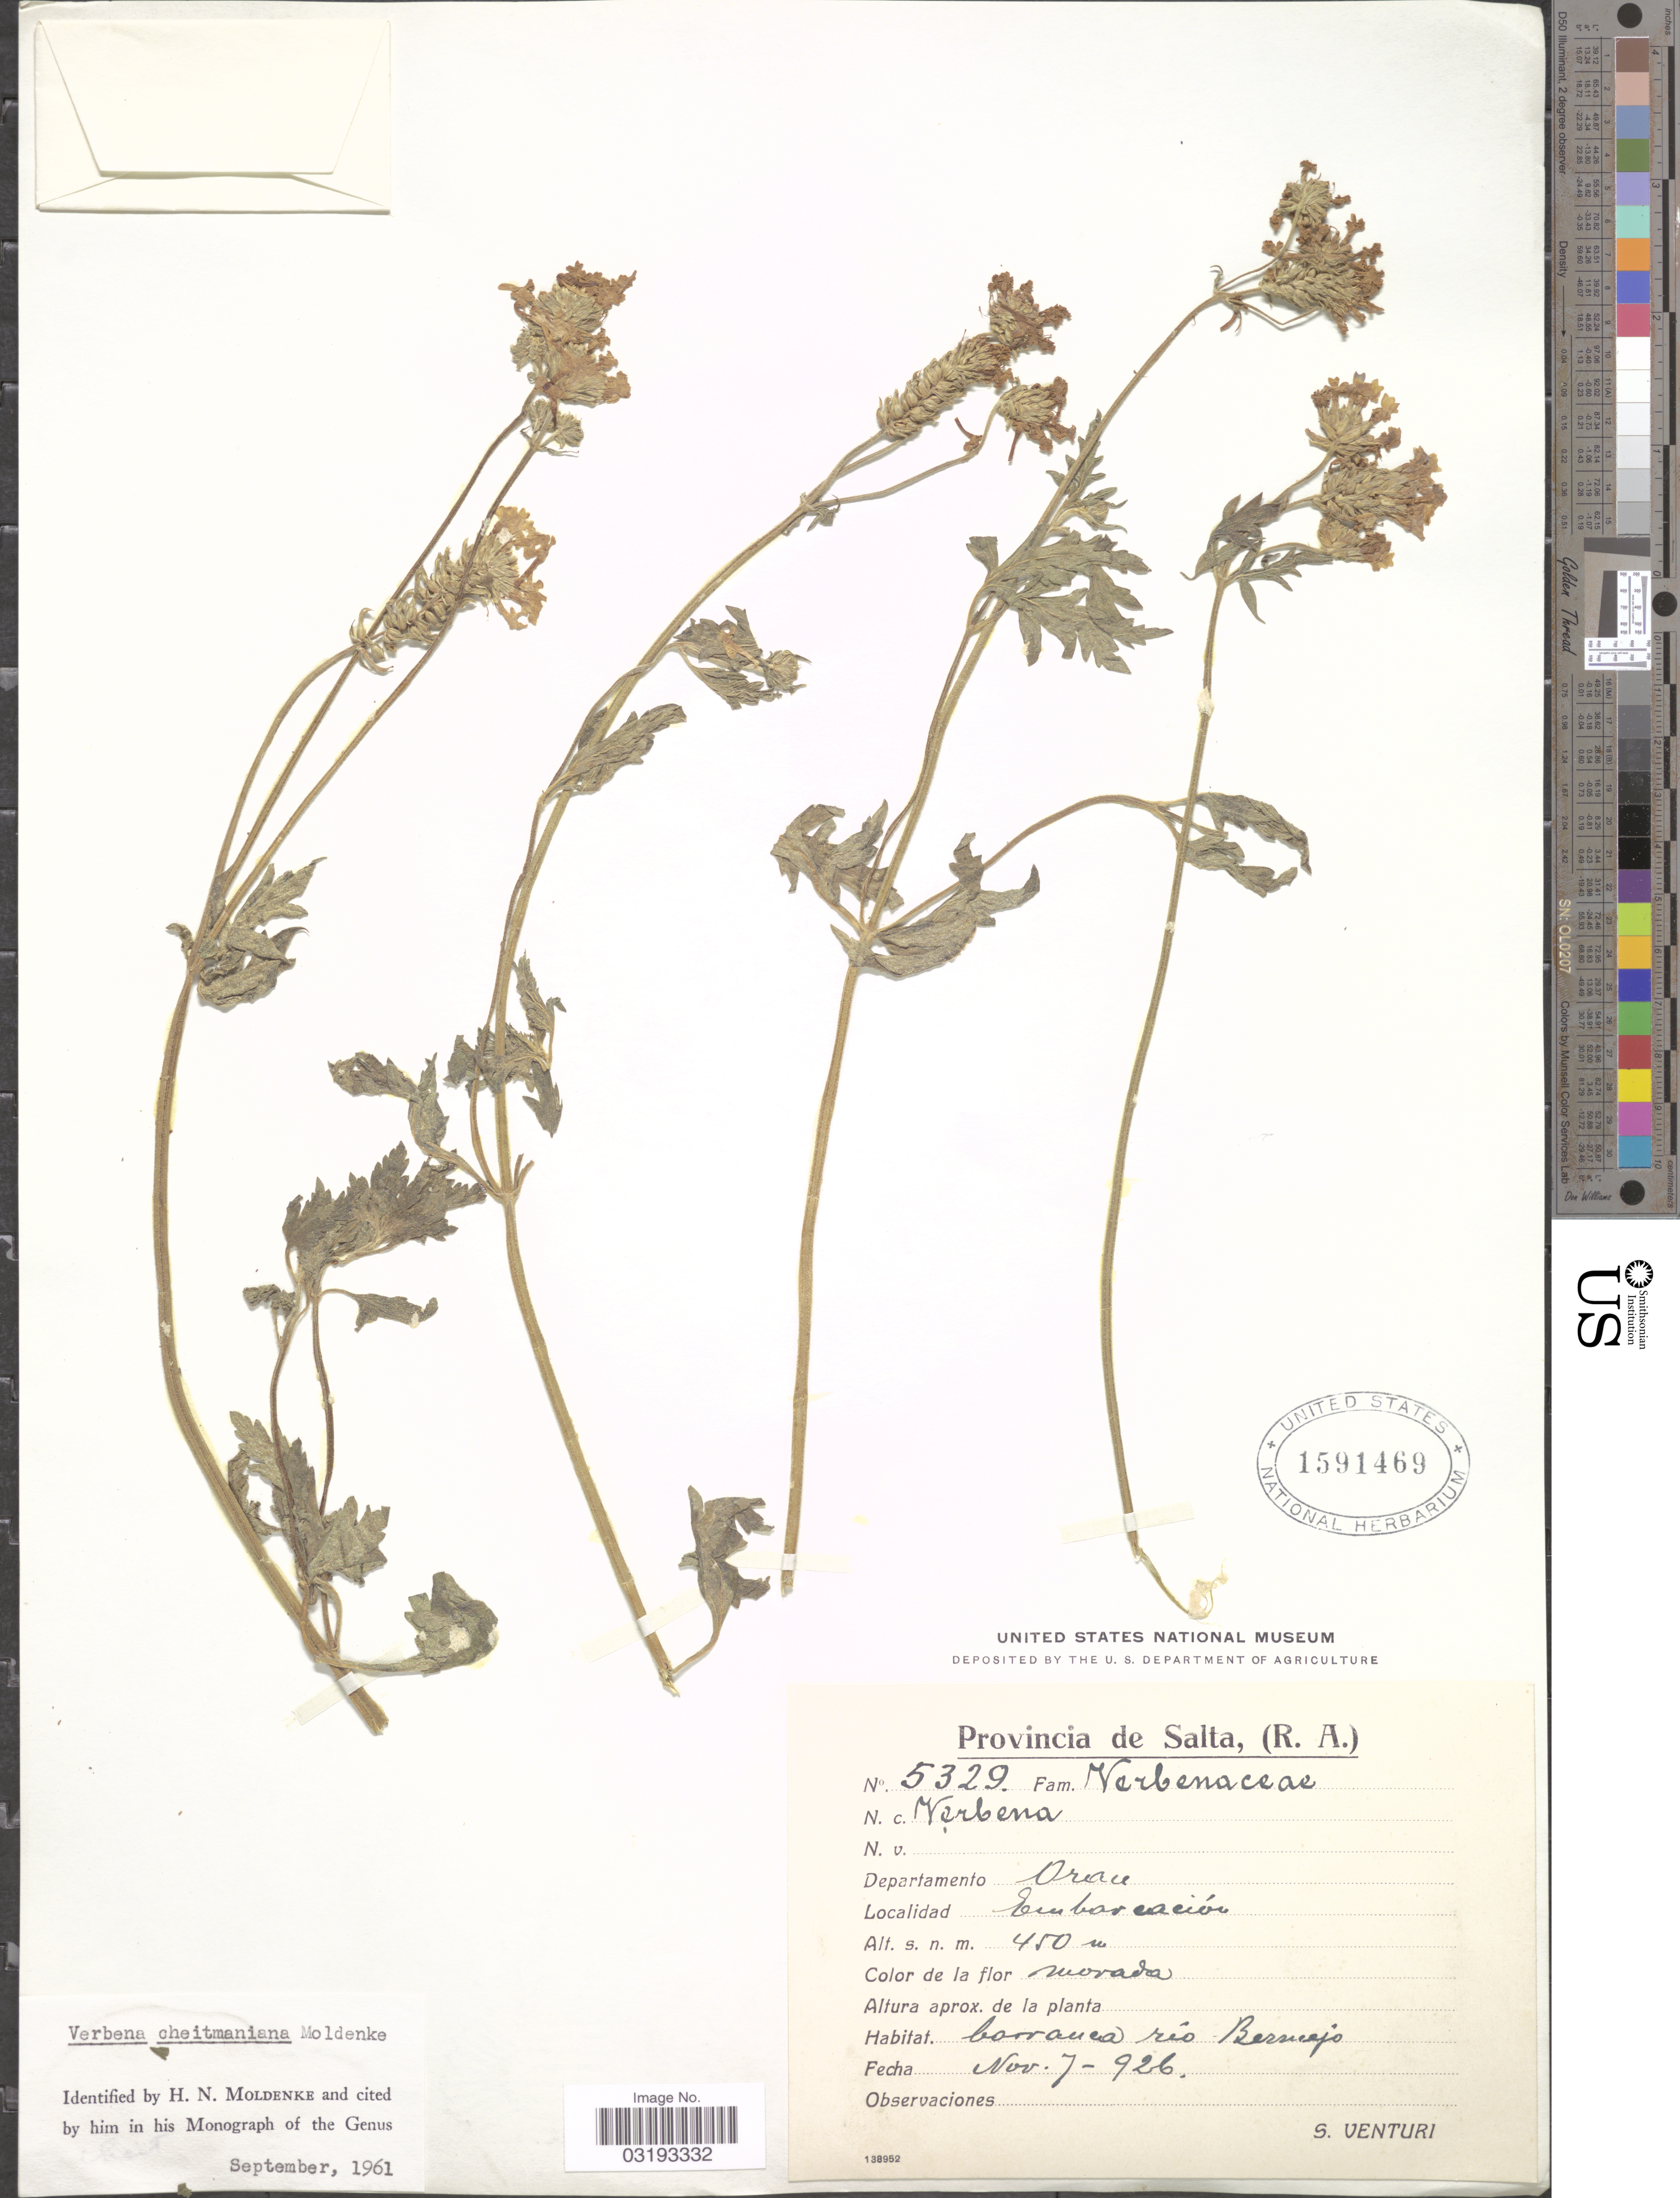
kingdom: Plantae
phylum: Tracheophyta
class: Magnoliopsida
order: Lamiales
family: Verbenaceae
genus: Verbena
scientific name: Verbena cheitmaniana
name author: Moldenke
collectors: S. Venturi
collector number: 5329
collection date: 1926-11-07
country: Argentina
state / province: Salta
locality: Departamento Oran. Embaración, barranca río Bermejo.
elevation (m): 450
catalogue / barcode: US 1591469